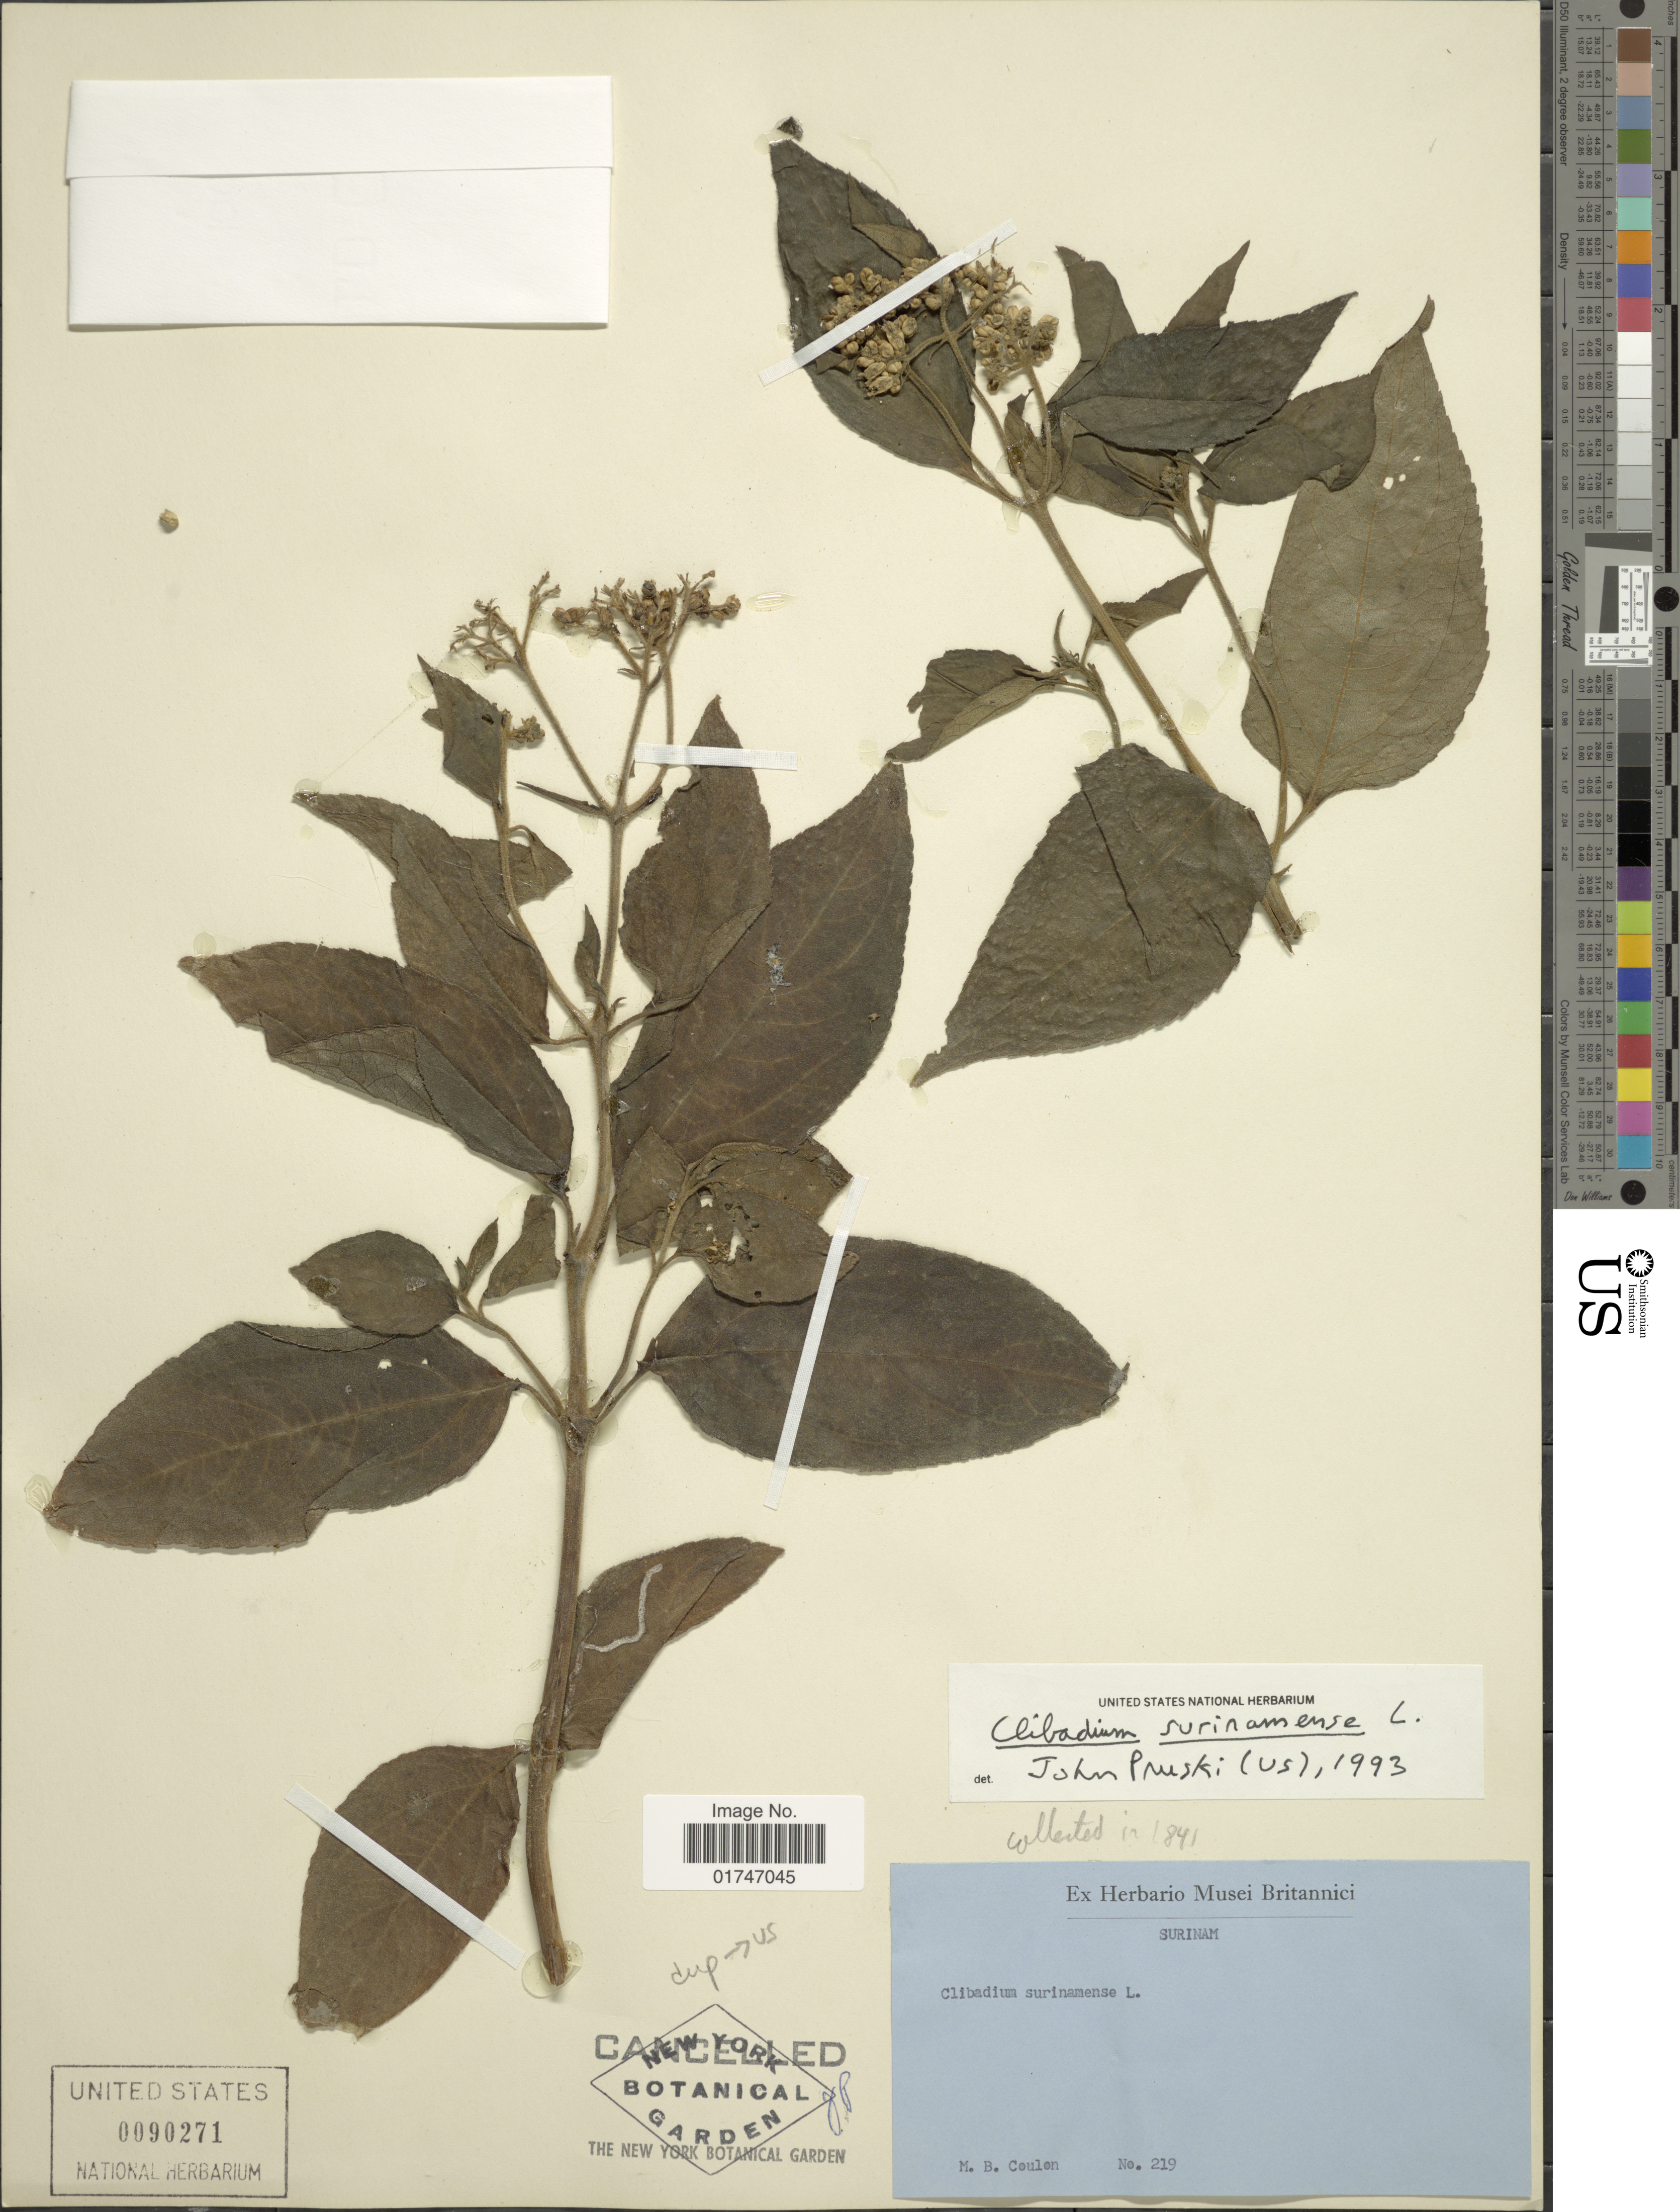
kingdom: Plantae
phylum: Tracheophyta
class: Magnoliopsida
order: Asterales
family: Asteraceae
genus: Clibadium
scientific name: Clibadium surinamense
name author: L.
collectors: M. Coulon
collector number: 219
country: Suriname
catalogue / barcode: US 90271